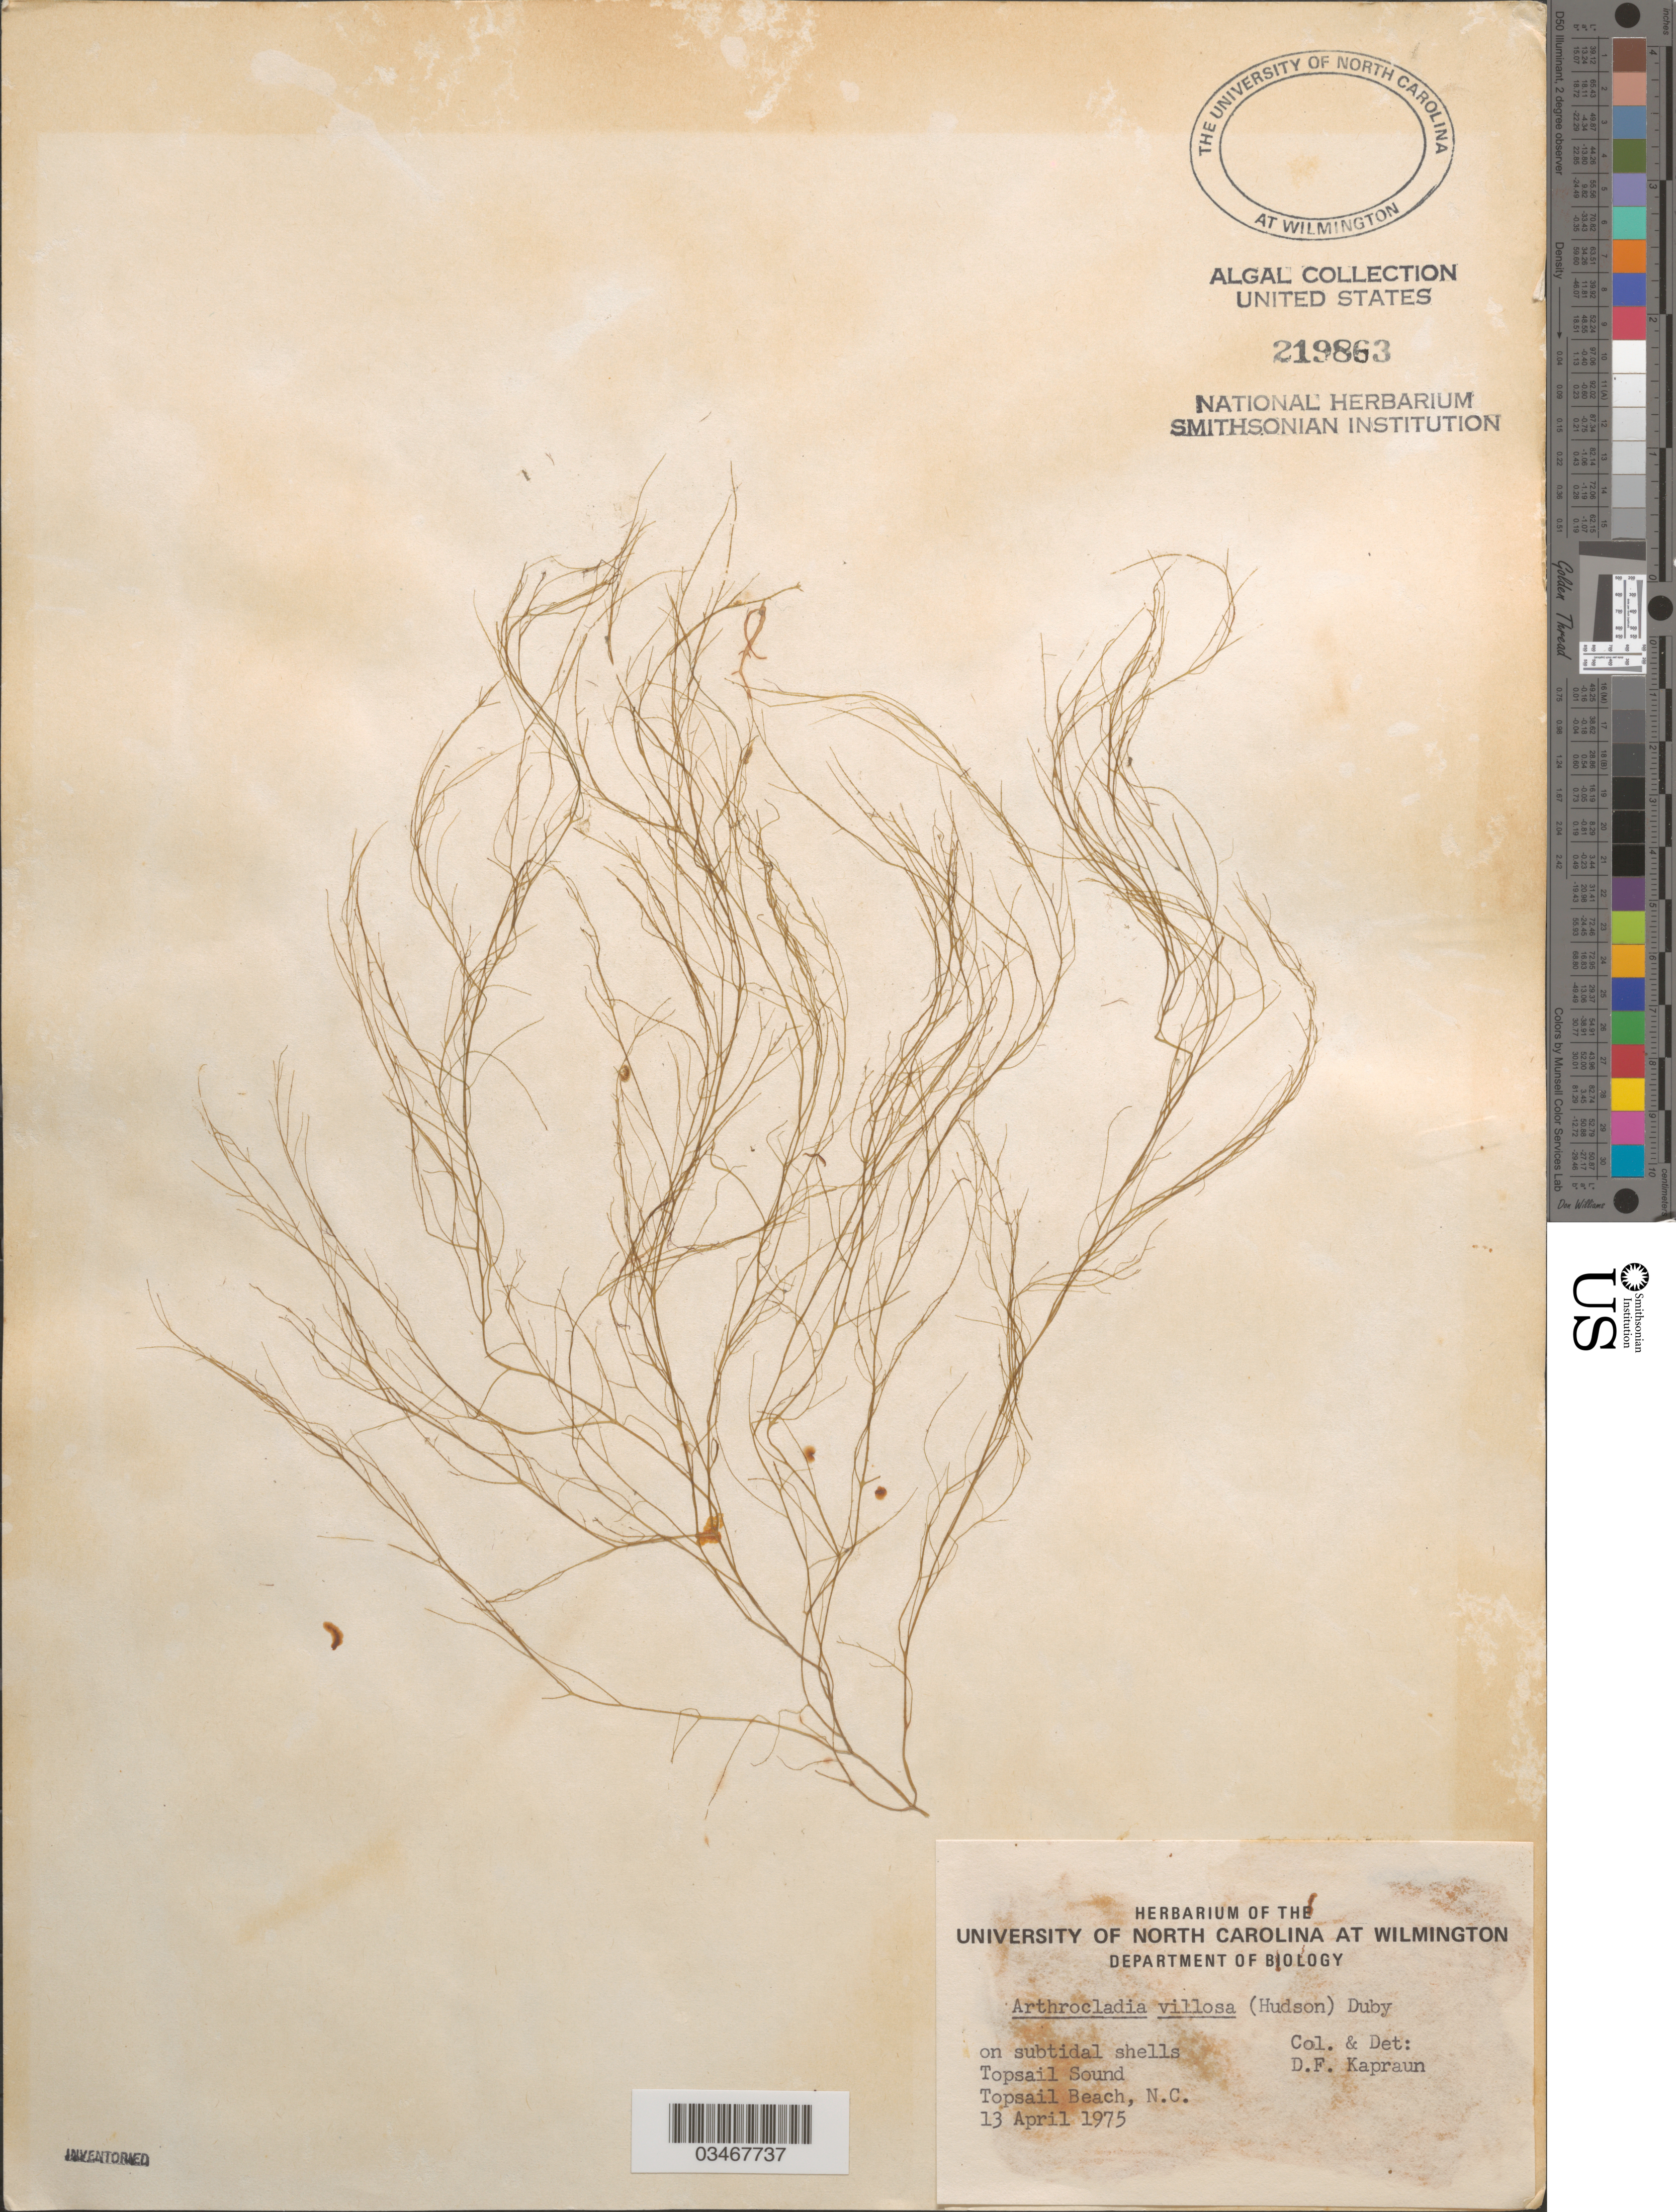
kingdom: Chromista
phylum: Ochrophyta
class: Phaeophyceae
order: Desmarestiales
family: Arthrocladiaceae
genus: Arthrocladia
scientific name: Arthrocladia villosa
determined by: Kapraun, D. F.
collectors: D. F. Kapraun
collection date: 1975-04-13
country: United States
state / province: North Carolina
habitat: On subtidal shells.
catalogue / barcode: US 219863